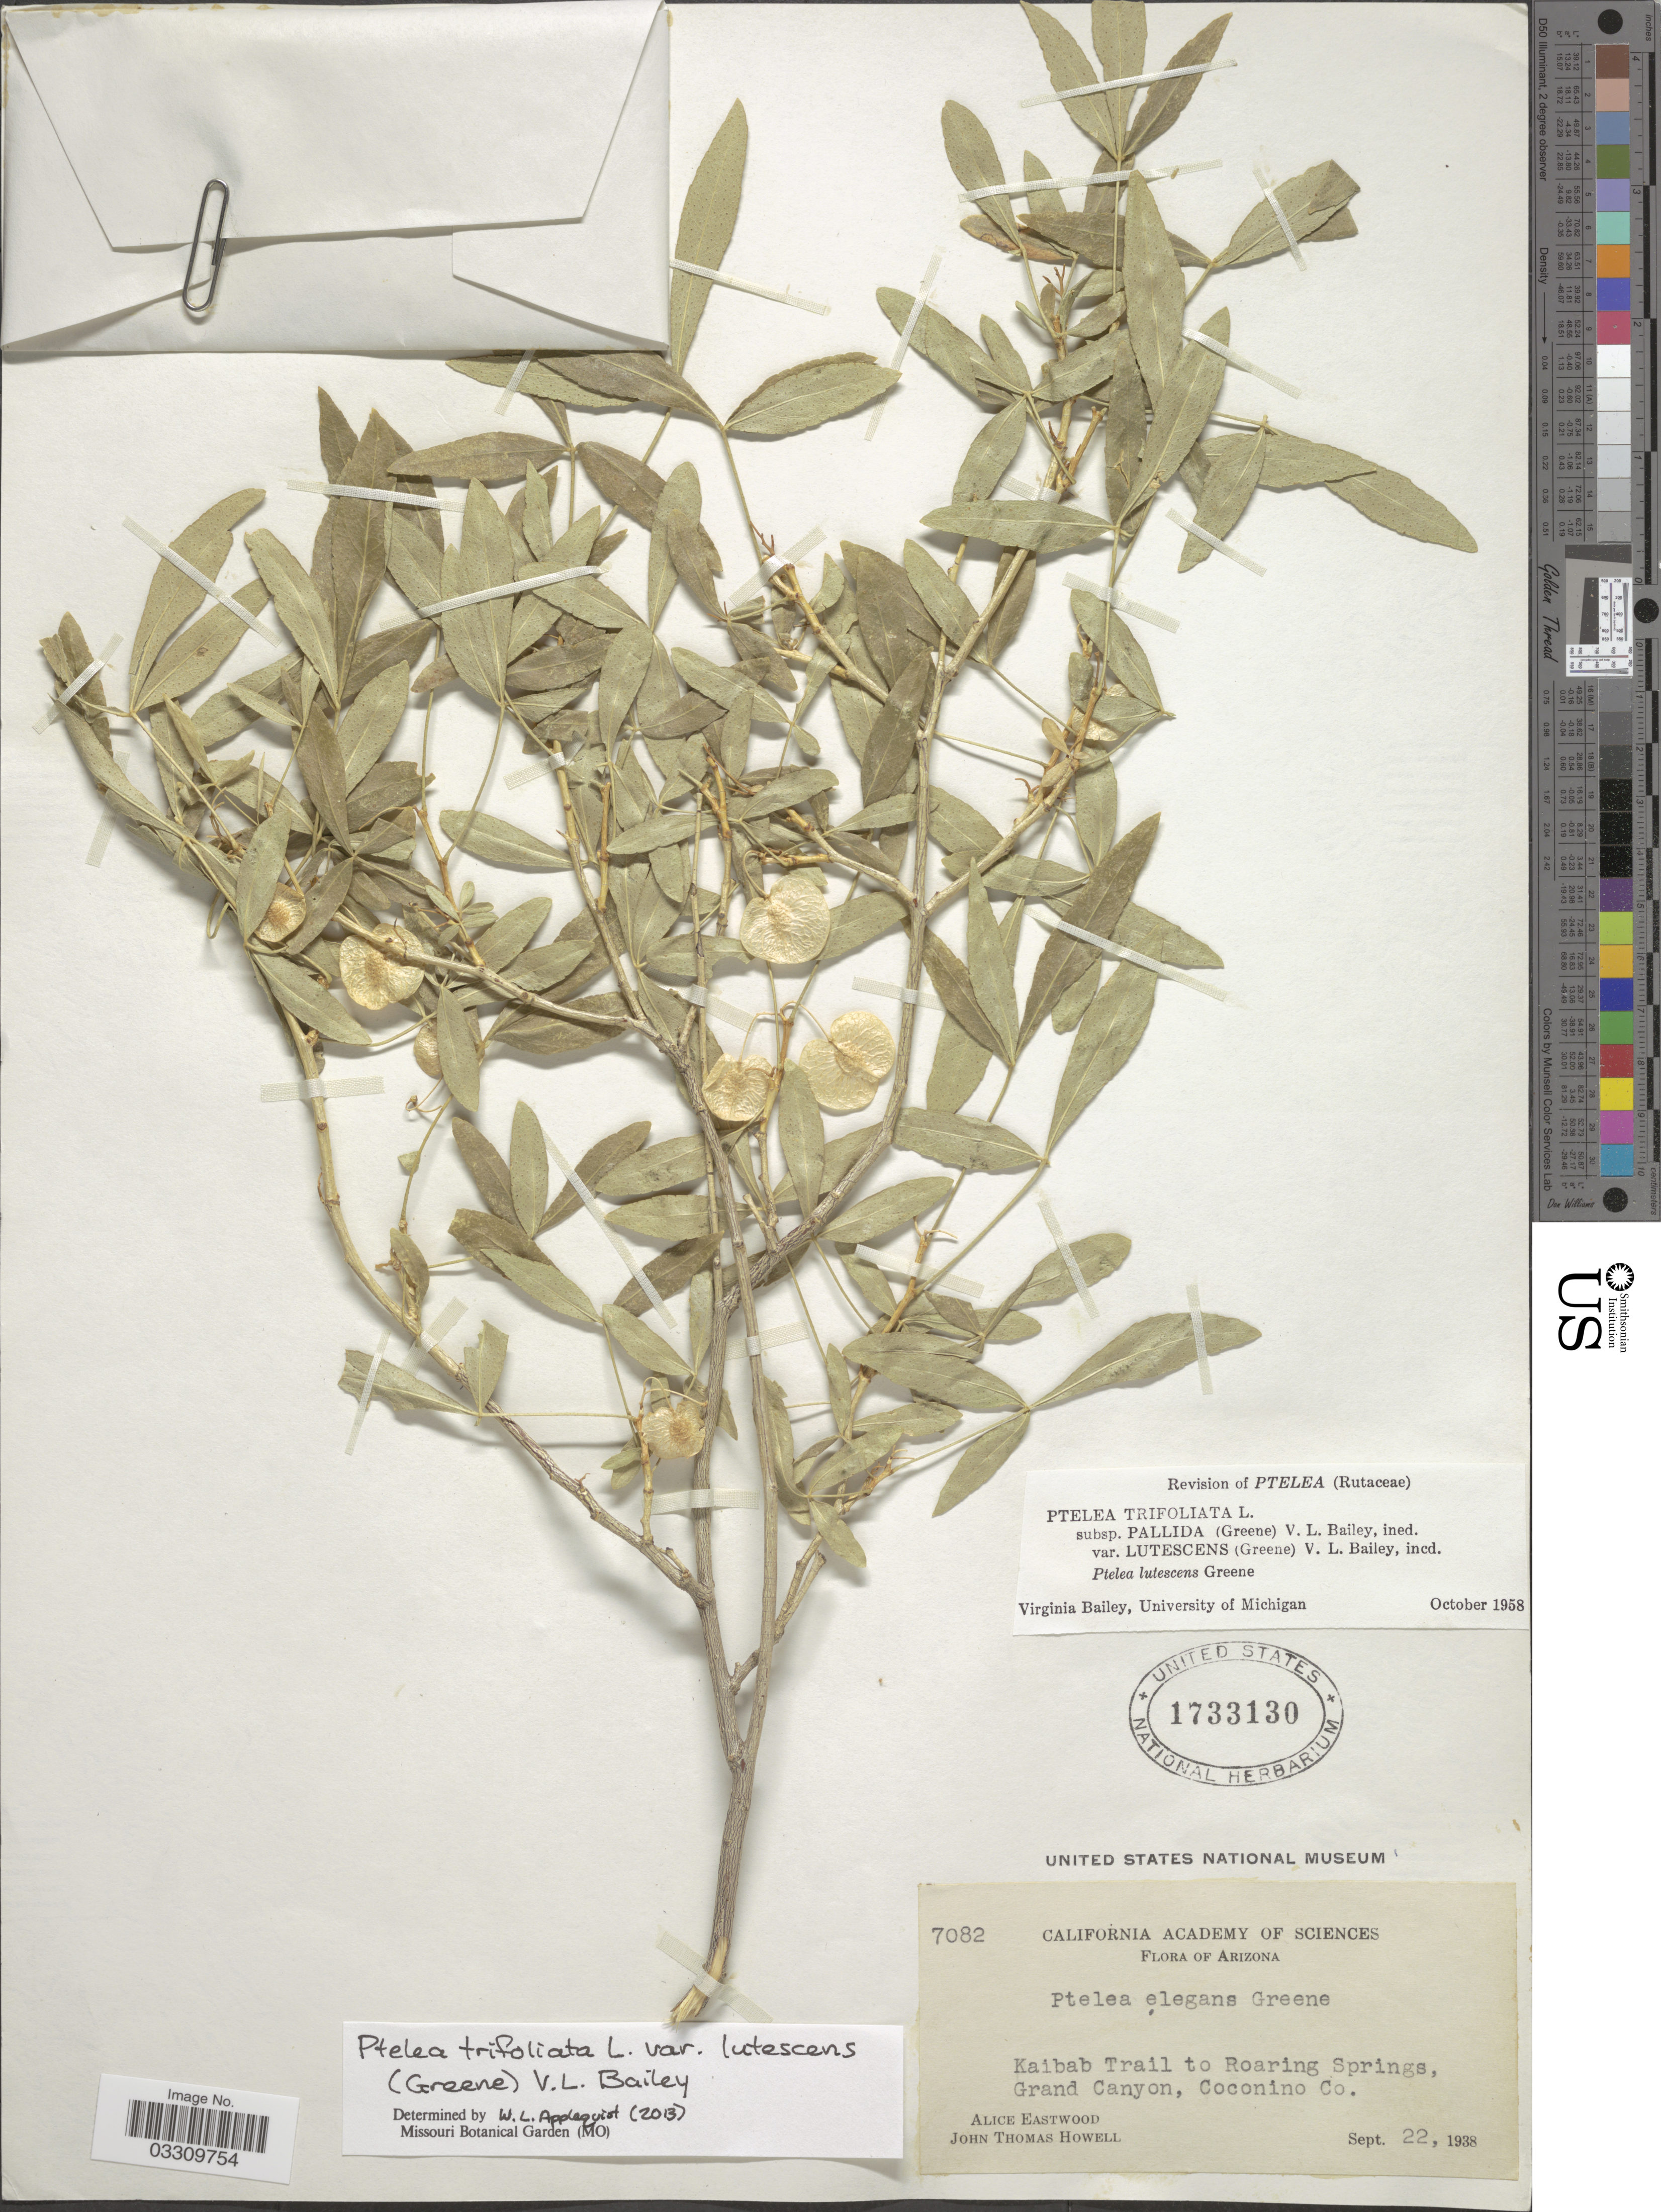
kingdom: Plantae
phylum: Tracheophyta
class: Magnoliopsida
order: Sapindales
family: Rutaceae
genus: Ptelea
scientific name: Ptelea trifoliata var. lutescens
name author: V. L. Bailey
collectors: A. Eastwood & J. T. Howell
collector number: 7082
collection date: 1938-09-22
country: United States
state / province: Arizona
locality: Kaibab Trail to Roaring Springs, Grand Canyon, Coconino Co.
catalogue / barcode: US 1733130